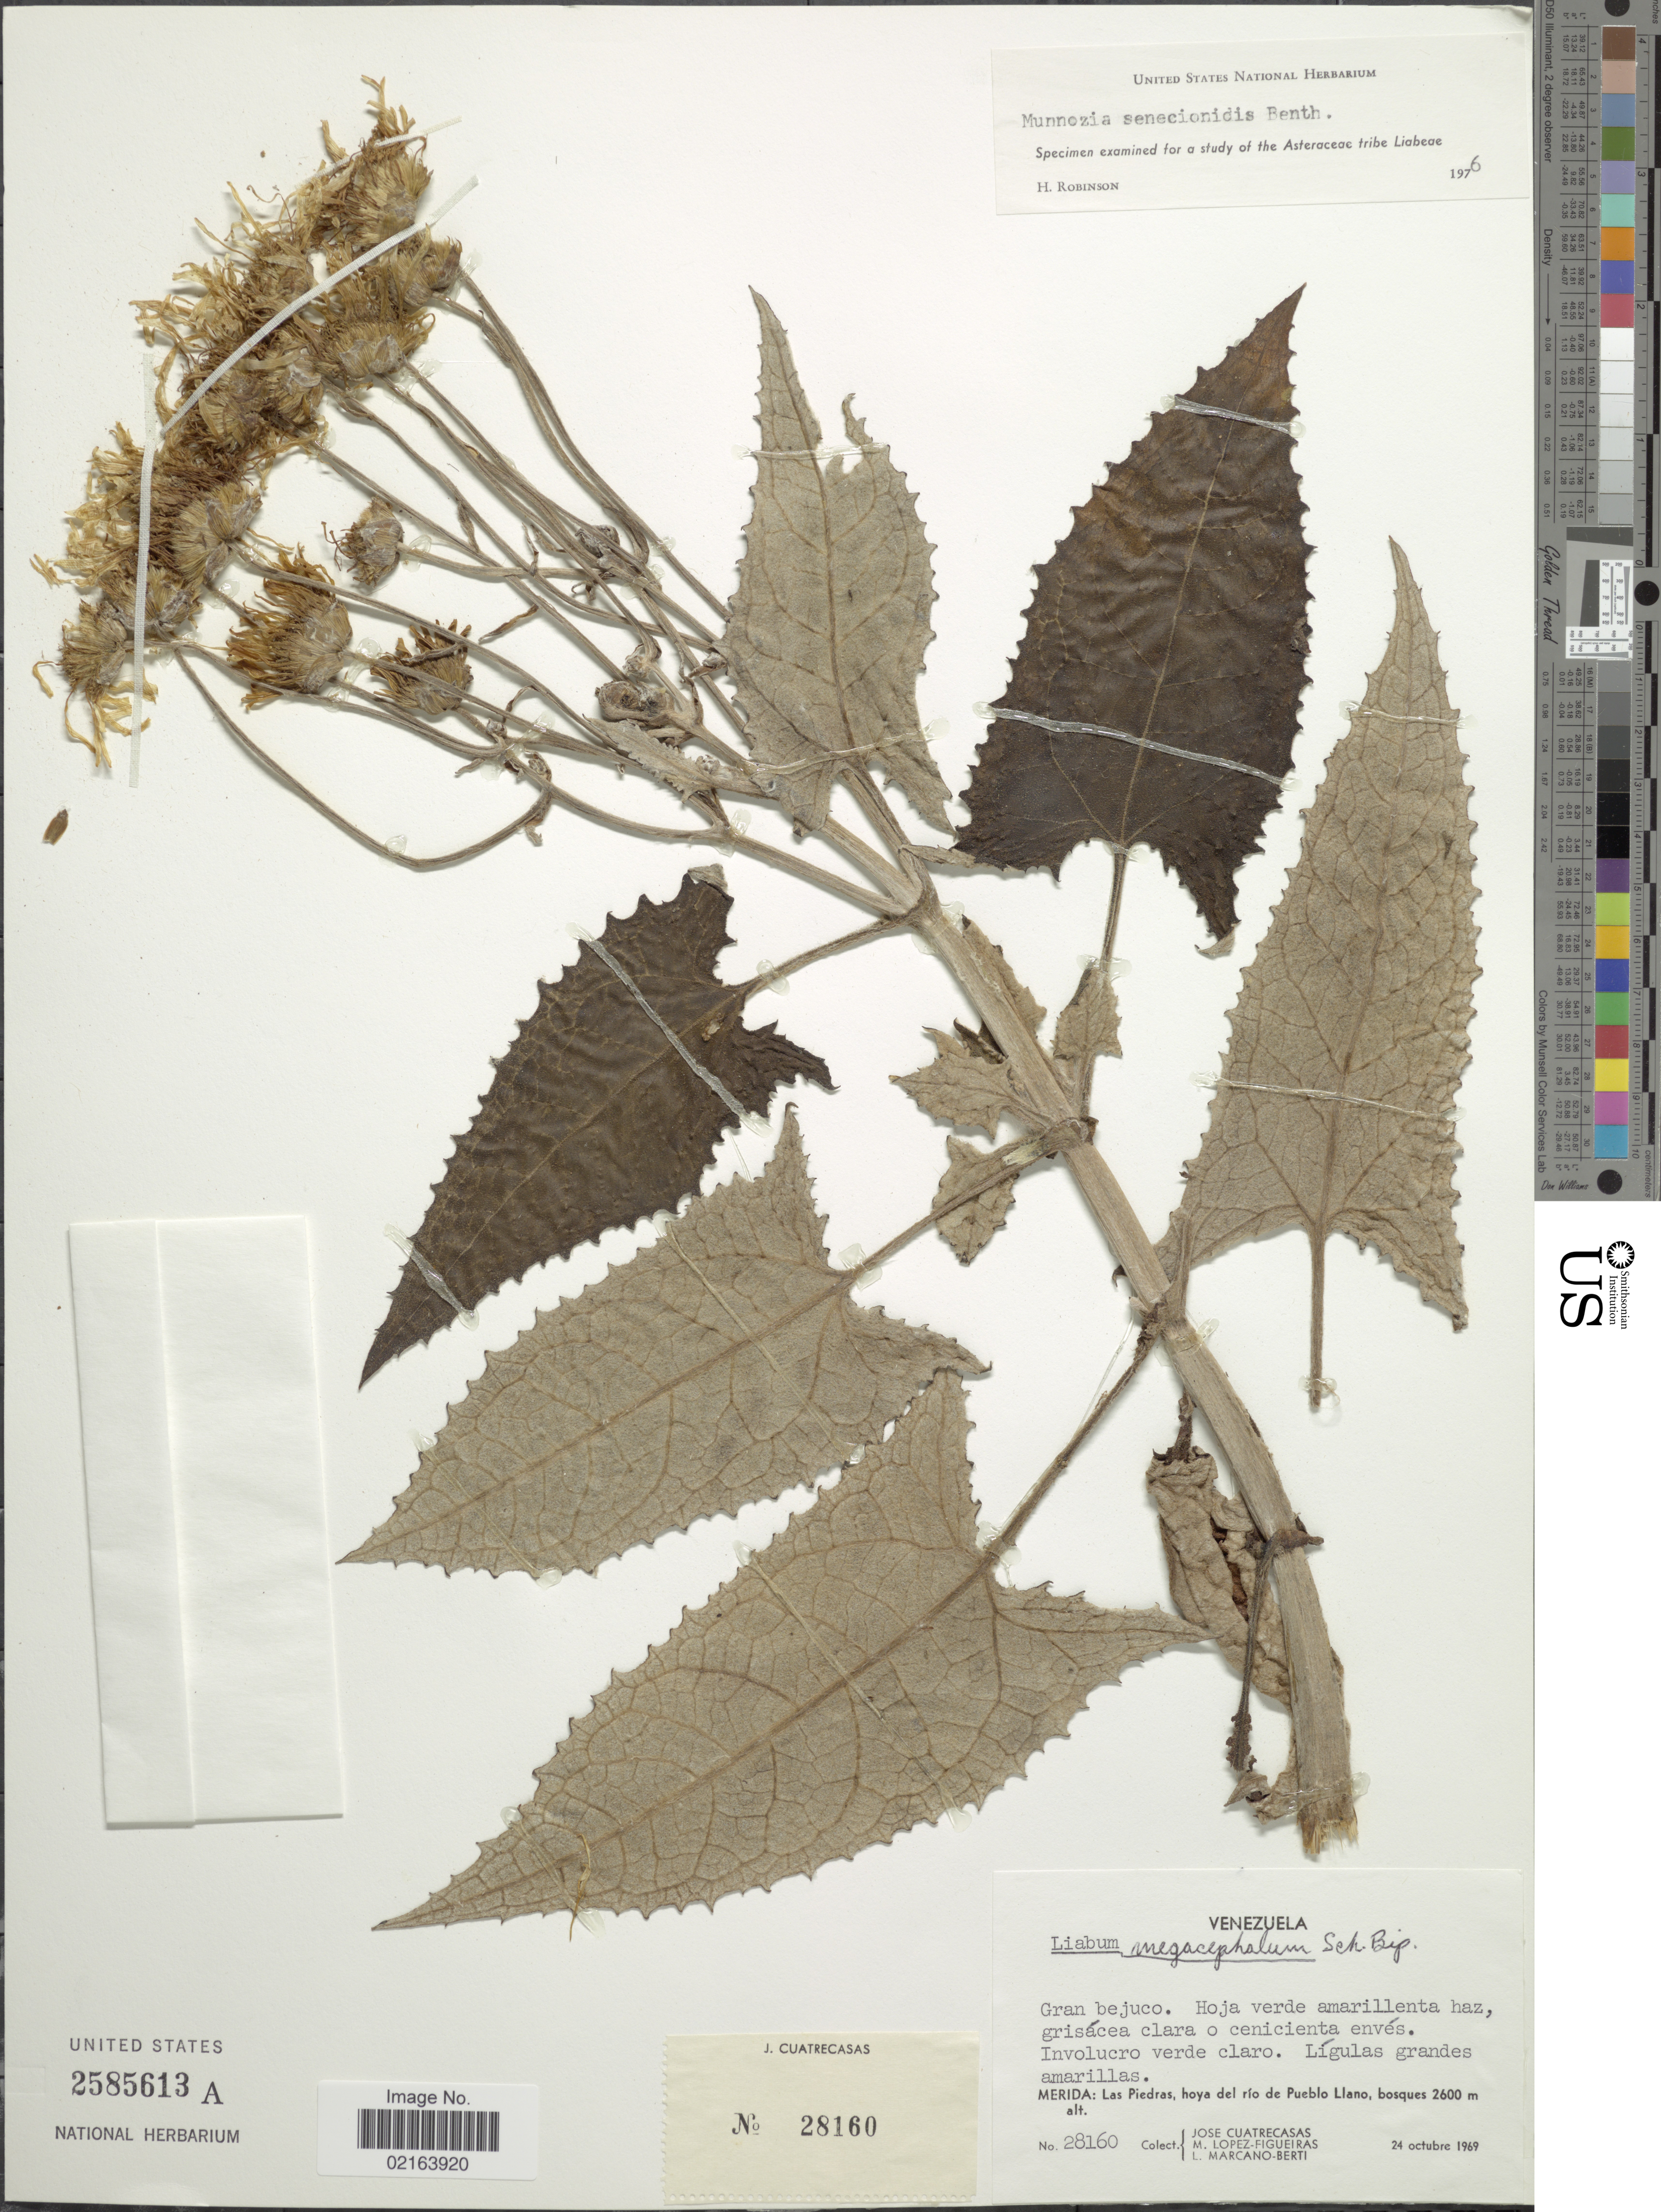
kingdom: Plantae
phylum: Tracheophyta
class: Magnoliopsida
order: Asterales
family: Asteraceae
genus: Munnozia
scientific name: Munnozia senecionidis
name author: Benth.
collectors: J. Cuatrecasas, M. Lopéz-F. & L. Marcano-Berti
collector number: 28160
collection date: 1969-10-24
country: Venezuela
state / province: Mérida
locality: Merida: Las Piedras, hoya del rio de Pueblo Llano, bosques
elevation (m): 2600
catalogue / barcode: US 2585613A